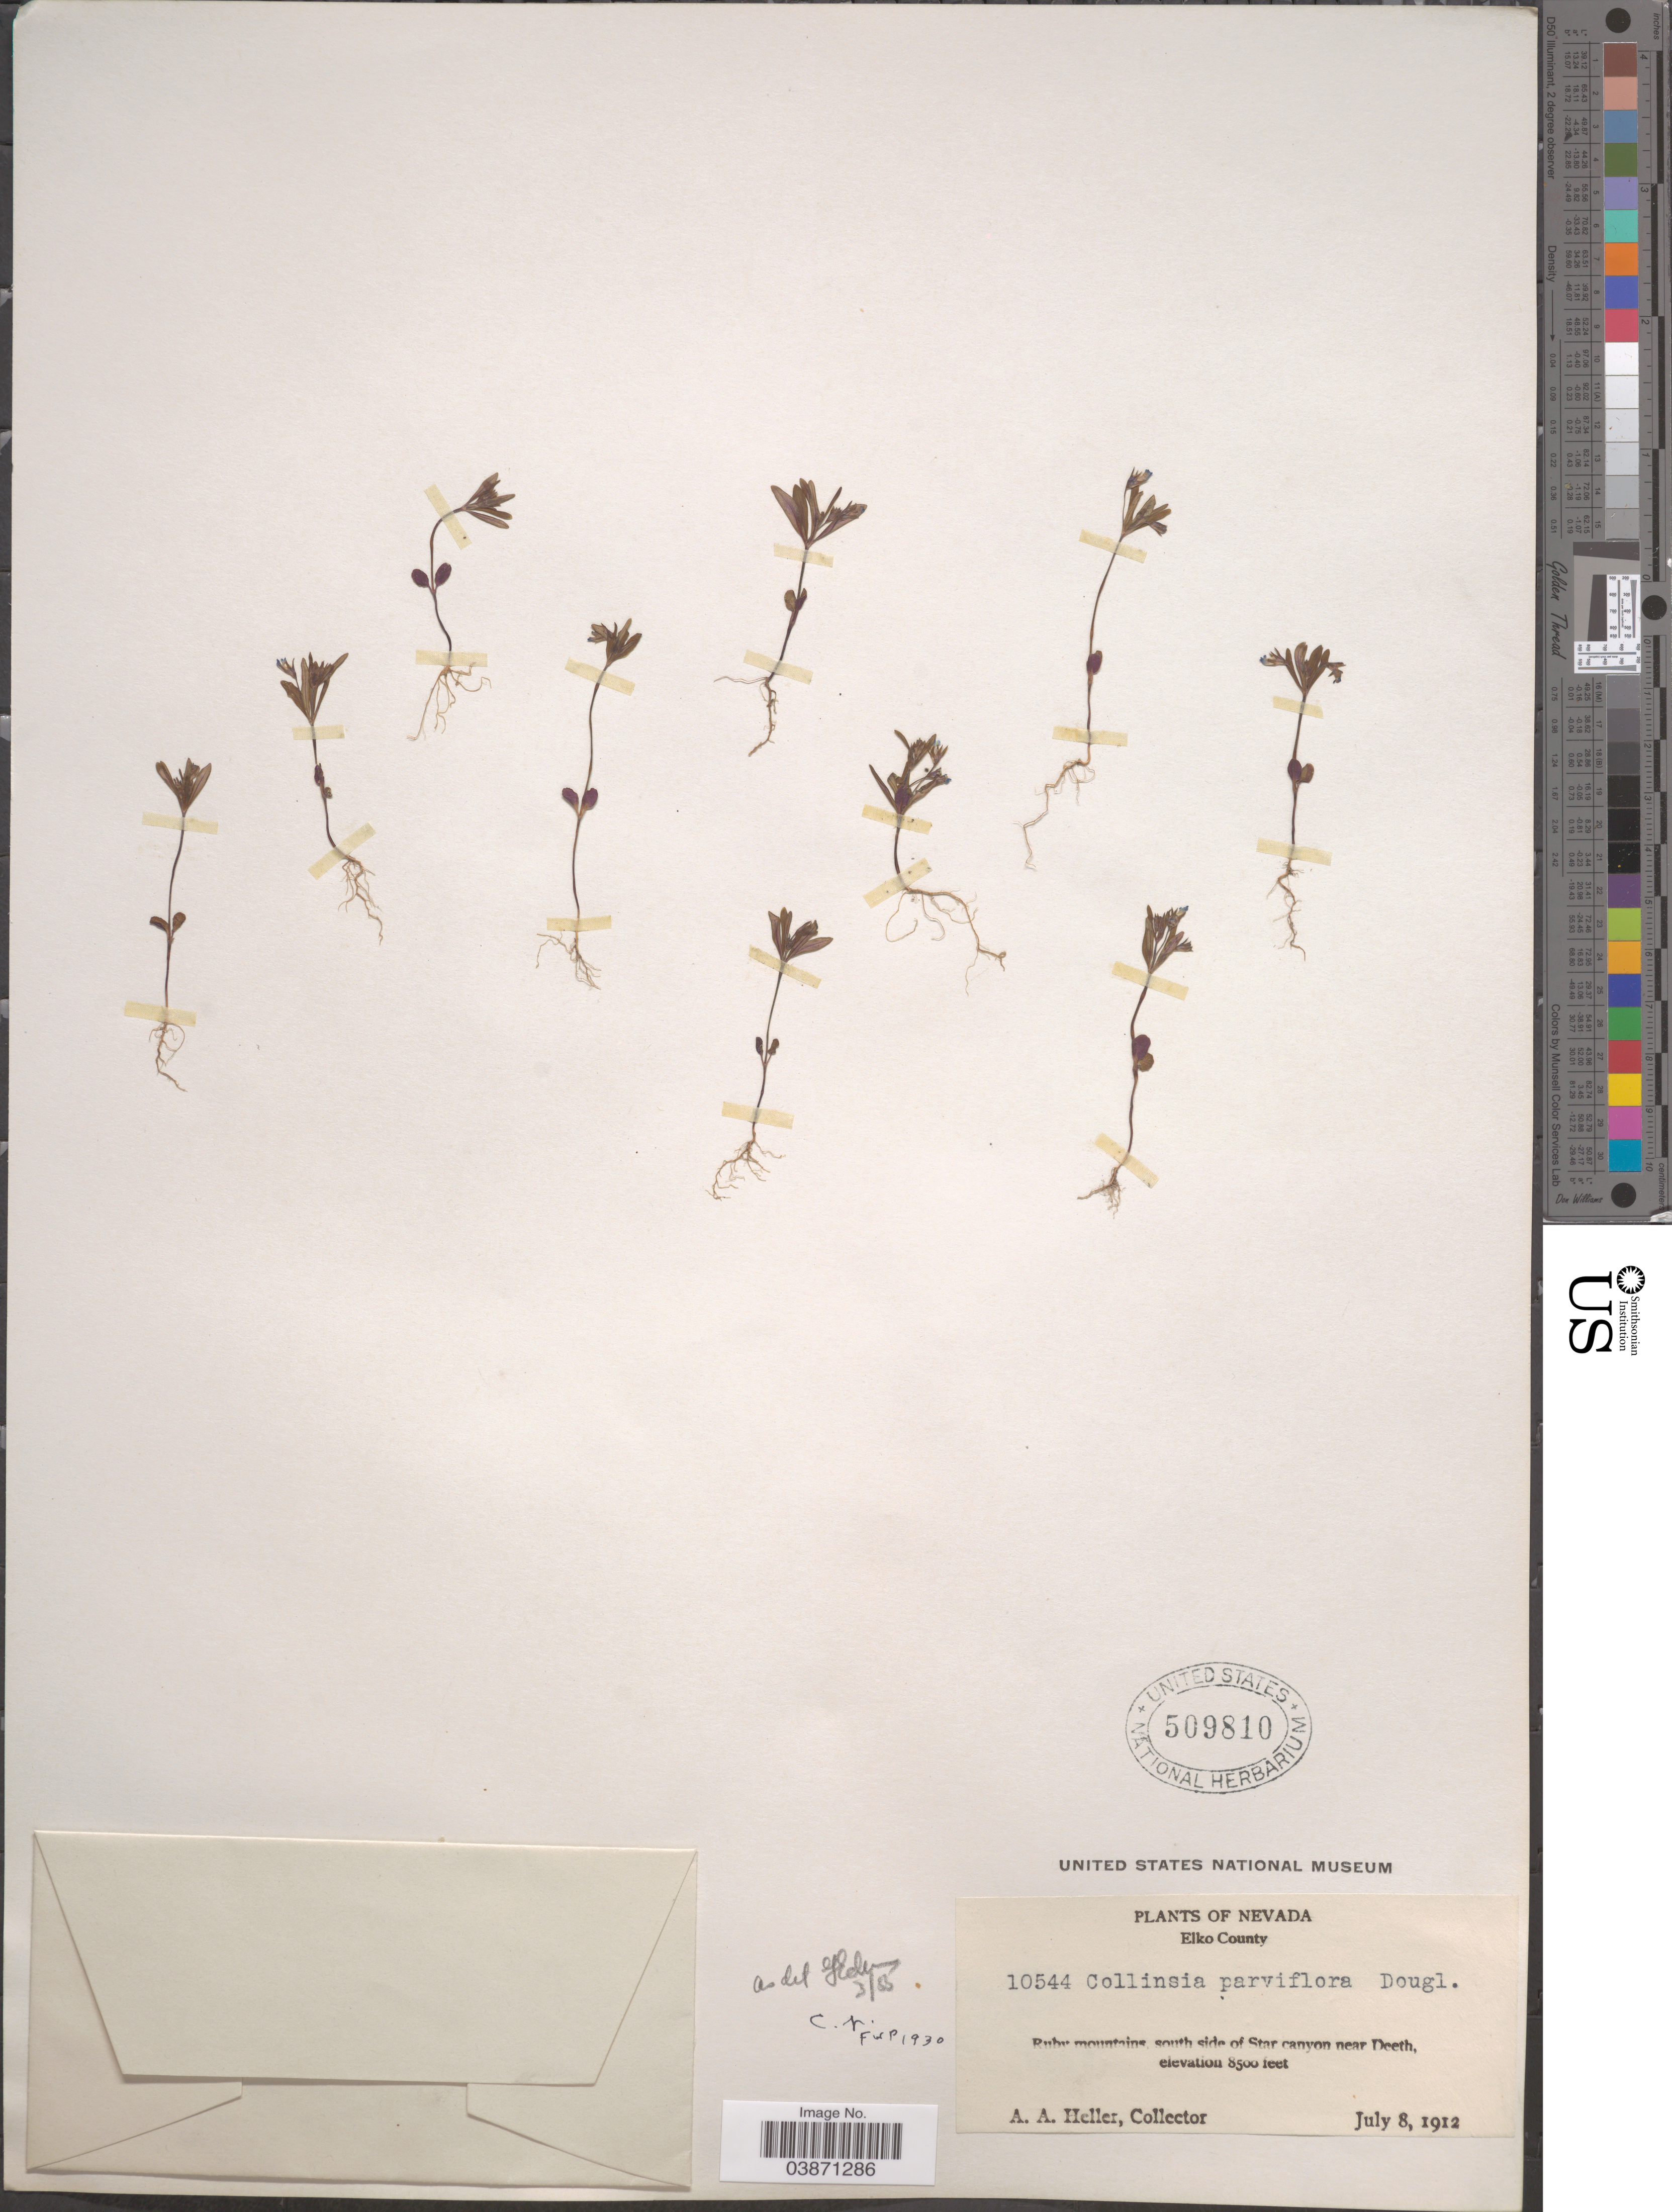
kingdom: Plantae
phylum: Tracheophyta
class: Magnoliopsida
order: Lamiales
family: Plantaginaceae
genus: Collinsia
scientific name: Collinsia parviflora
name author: Douglas ex Lindl.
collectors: A. A. Heller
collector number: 10544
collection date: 1912-07-08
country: United States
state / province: Nevada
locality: Elko County. Ruby mountains, south side of Star canyon near Deeth.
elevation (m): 2591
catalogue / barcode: US 509810